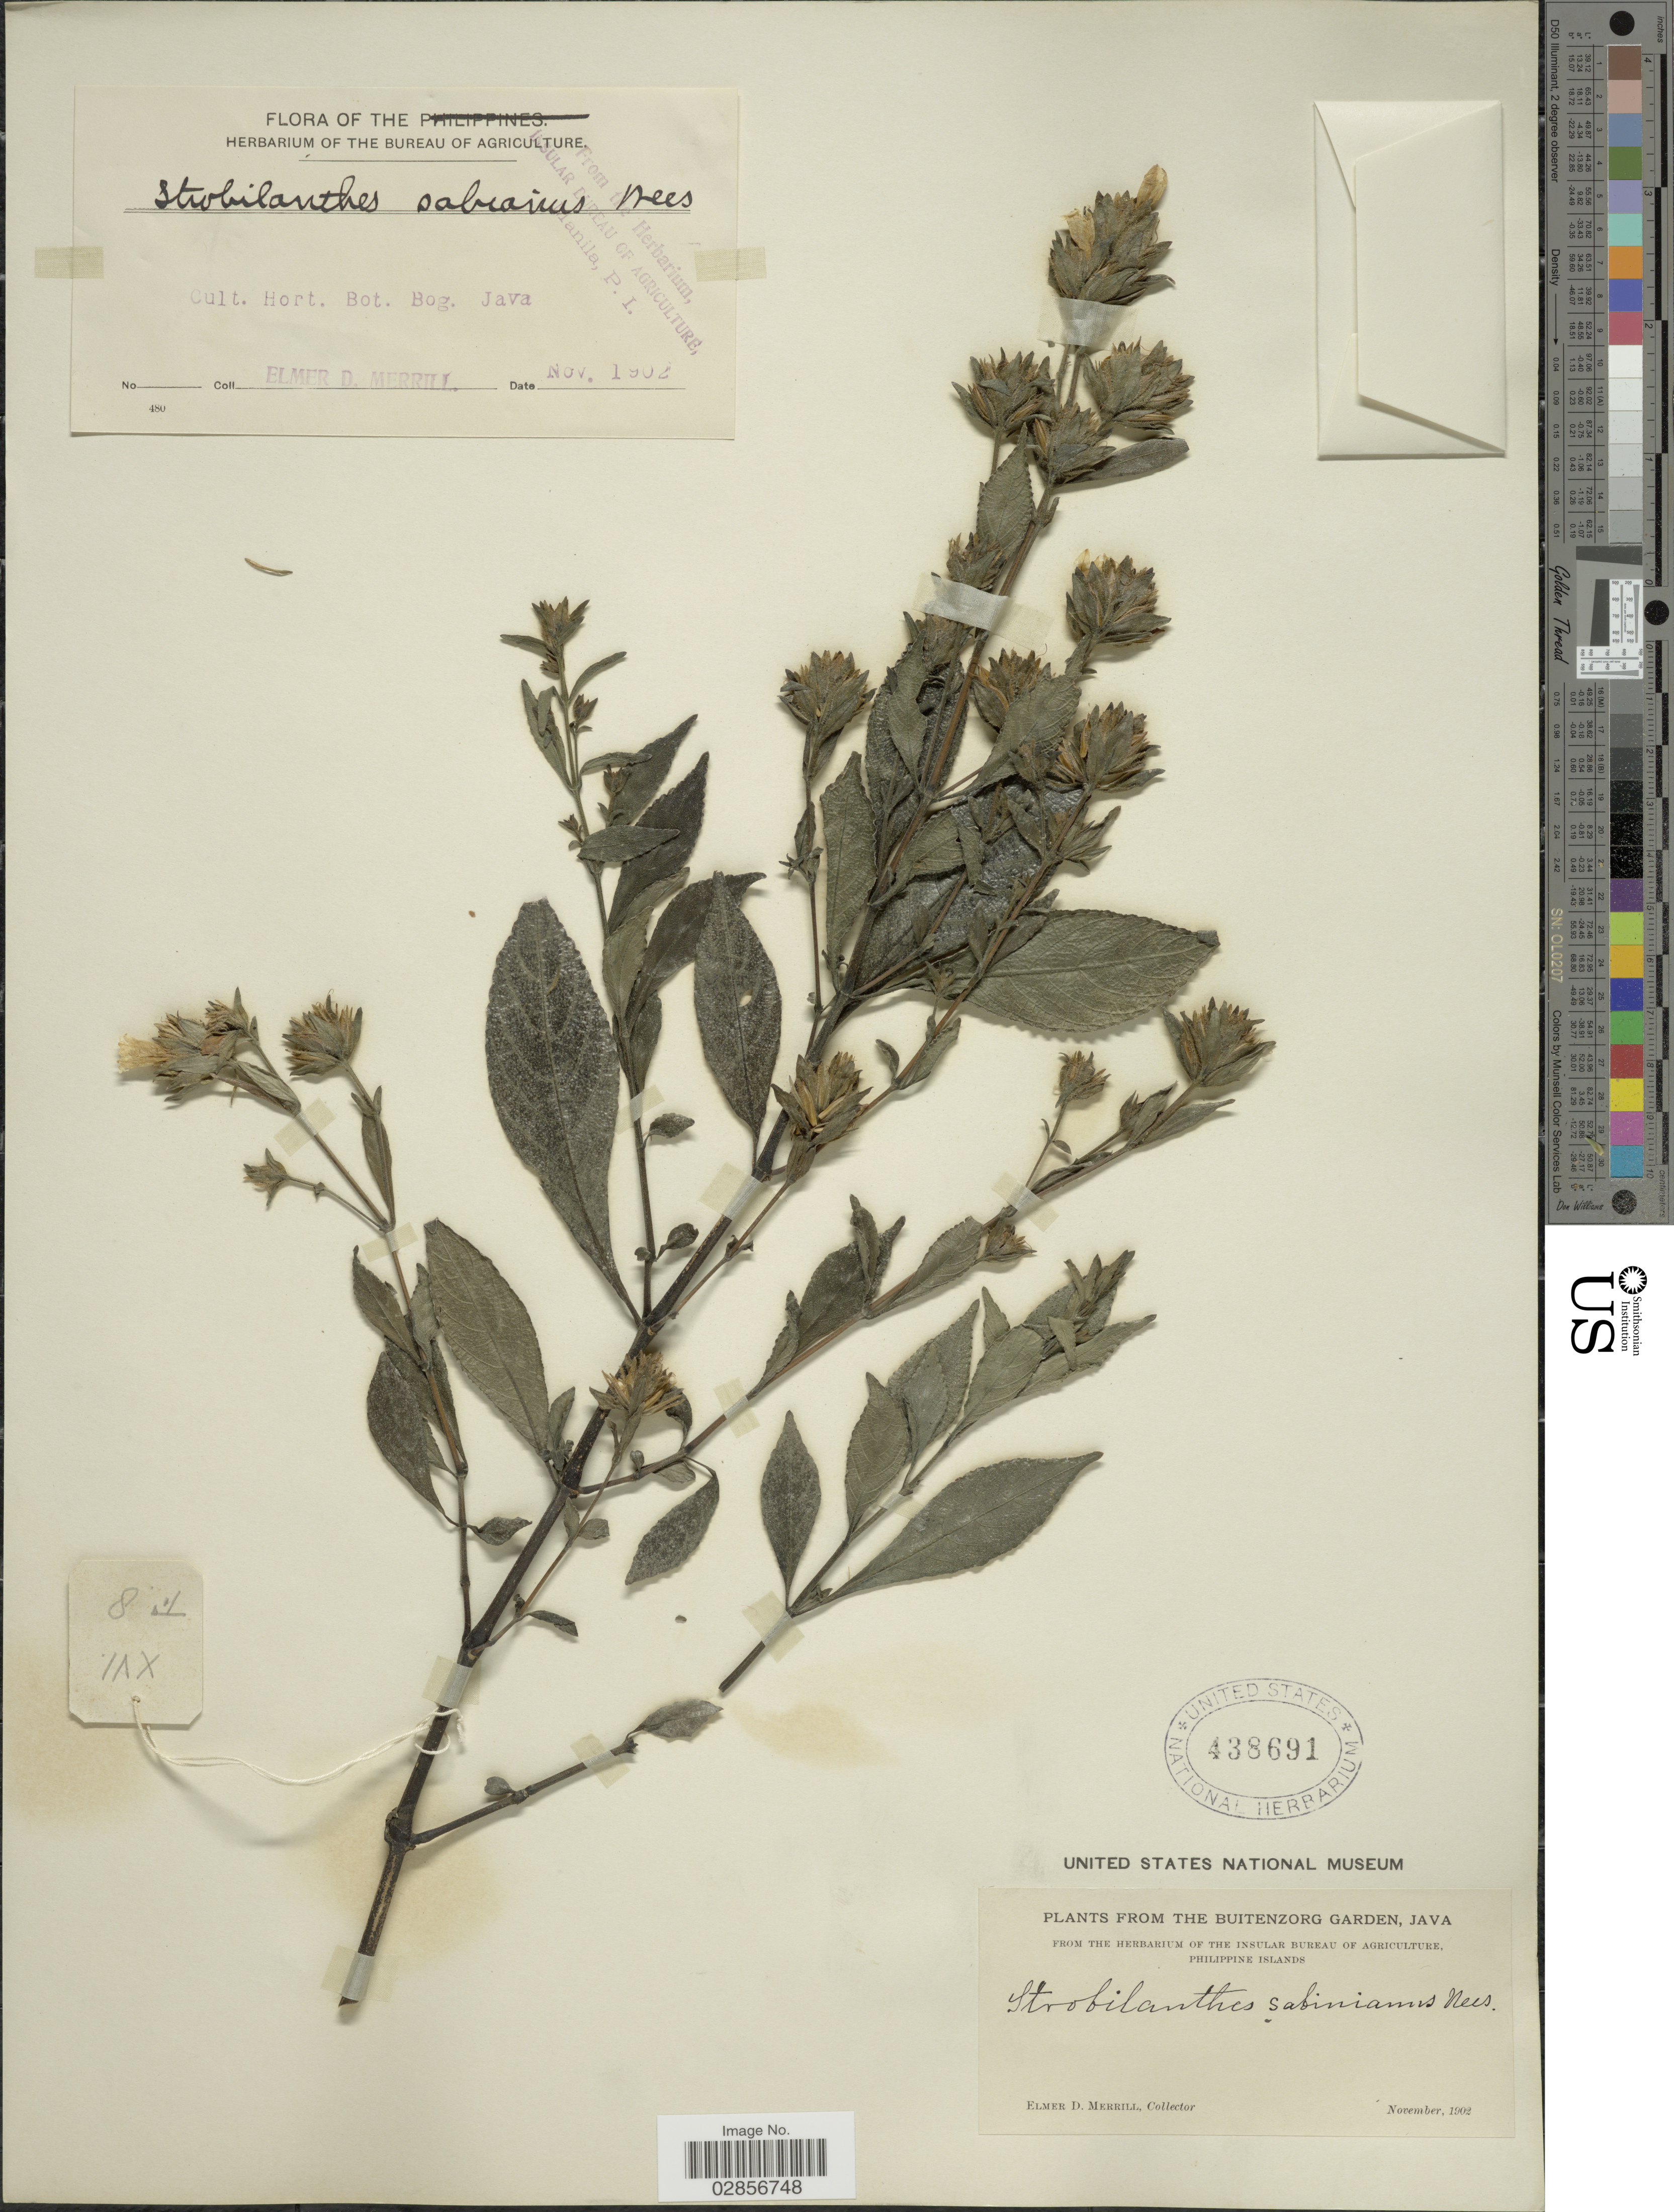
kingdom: Plantae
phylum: Tracheophyta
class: Magnoliopsida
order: Lamiales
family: Acanthaceae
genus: Strobilanthes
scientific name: Strobilanthes sabiniana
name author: Nees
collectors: E. D. Merrill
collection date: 1902-11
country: Indonesia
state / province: Java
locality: Hort. Bot. Bog. Java. Buitenzorg Garden.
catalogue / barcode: US 438691